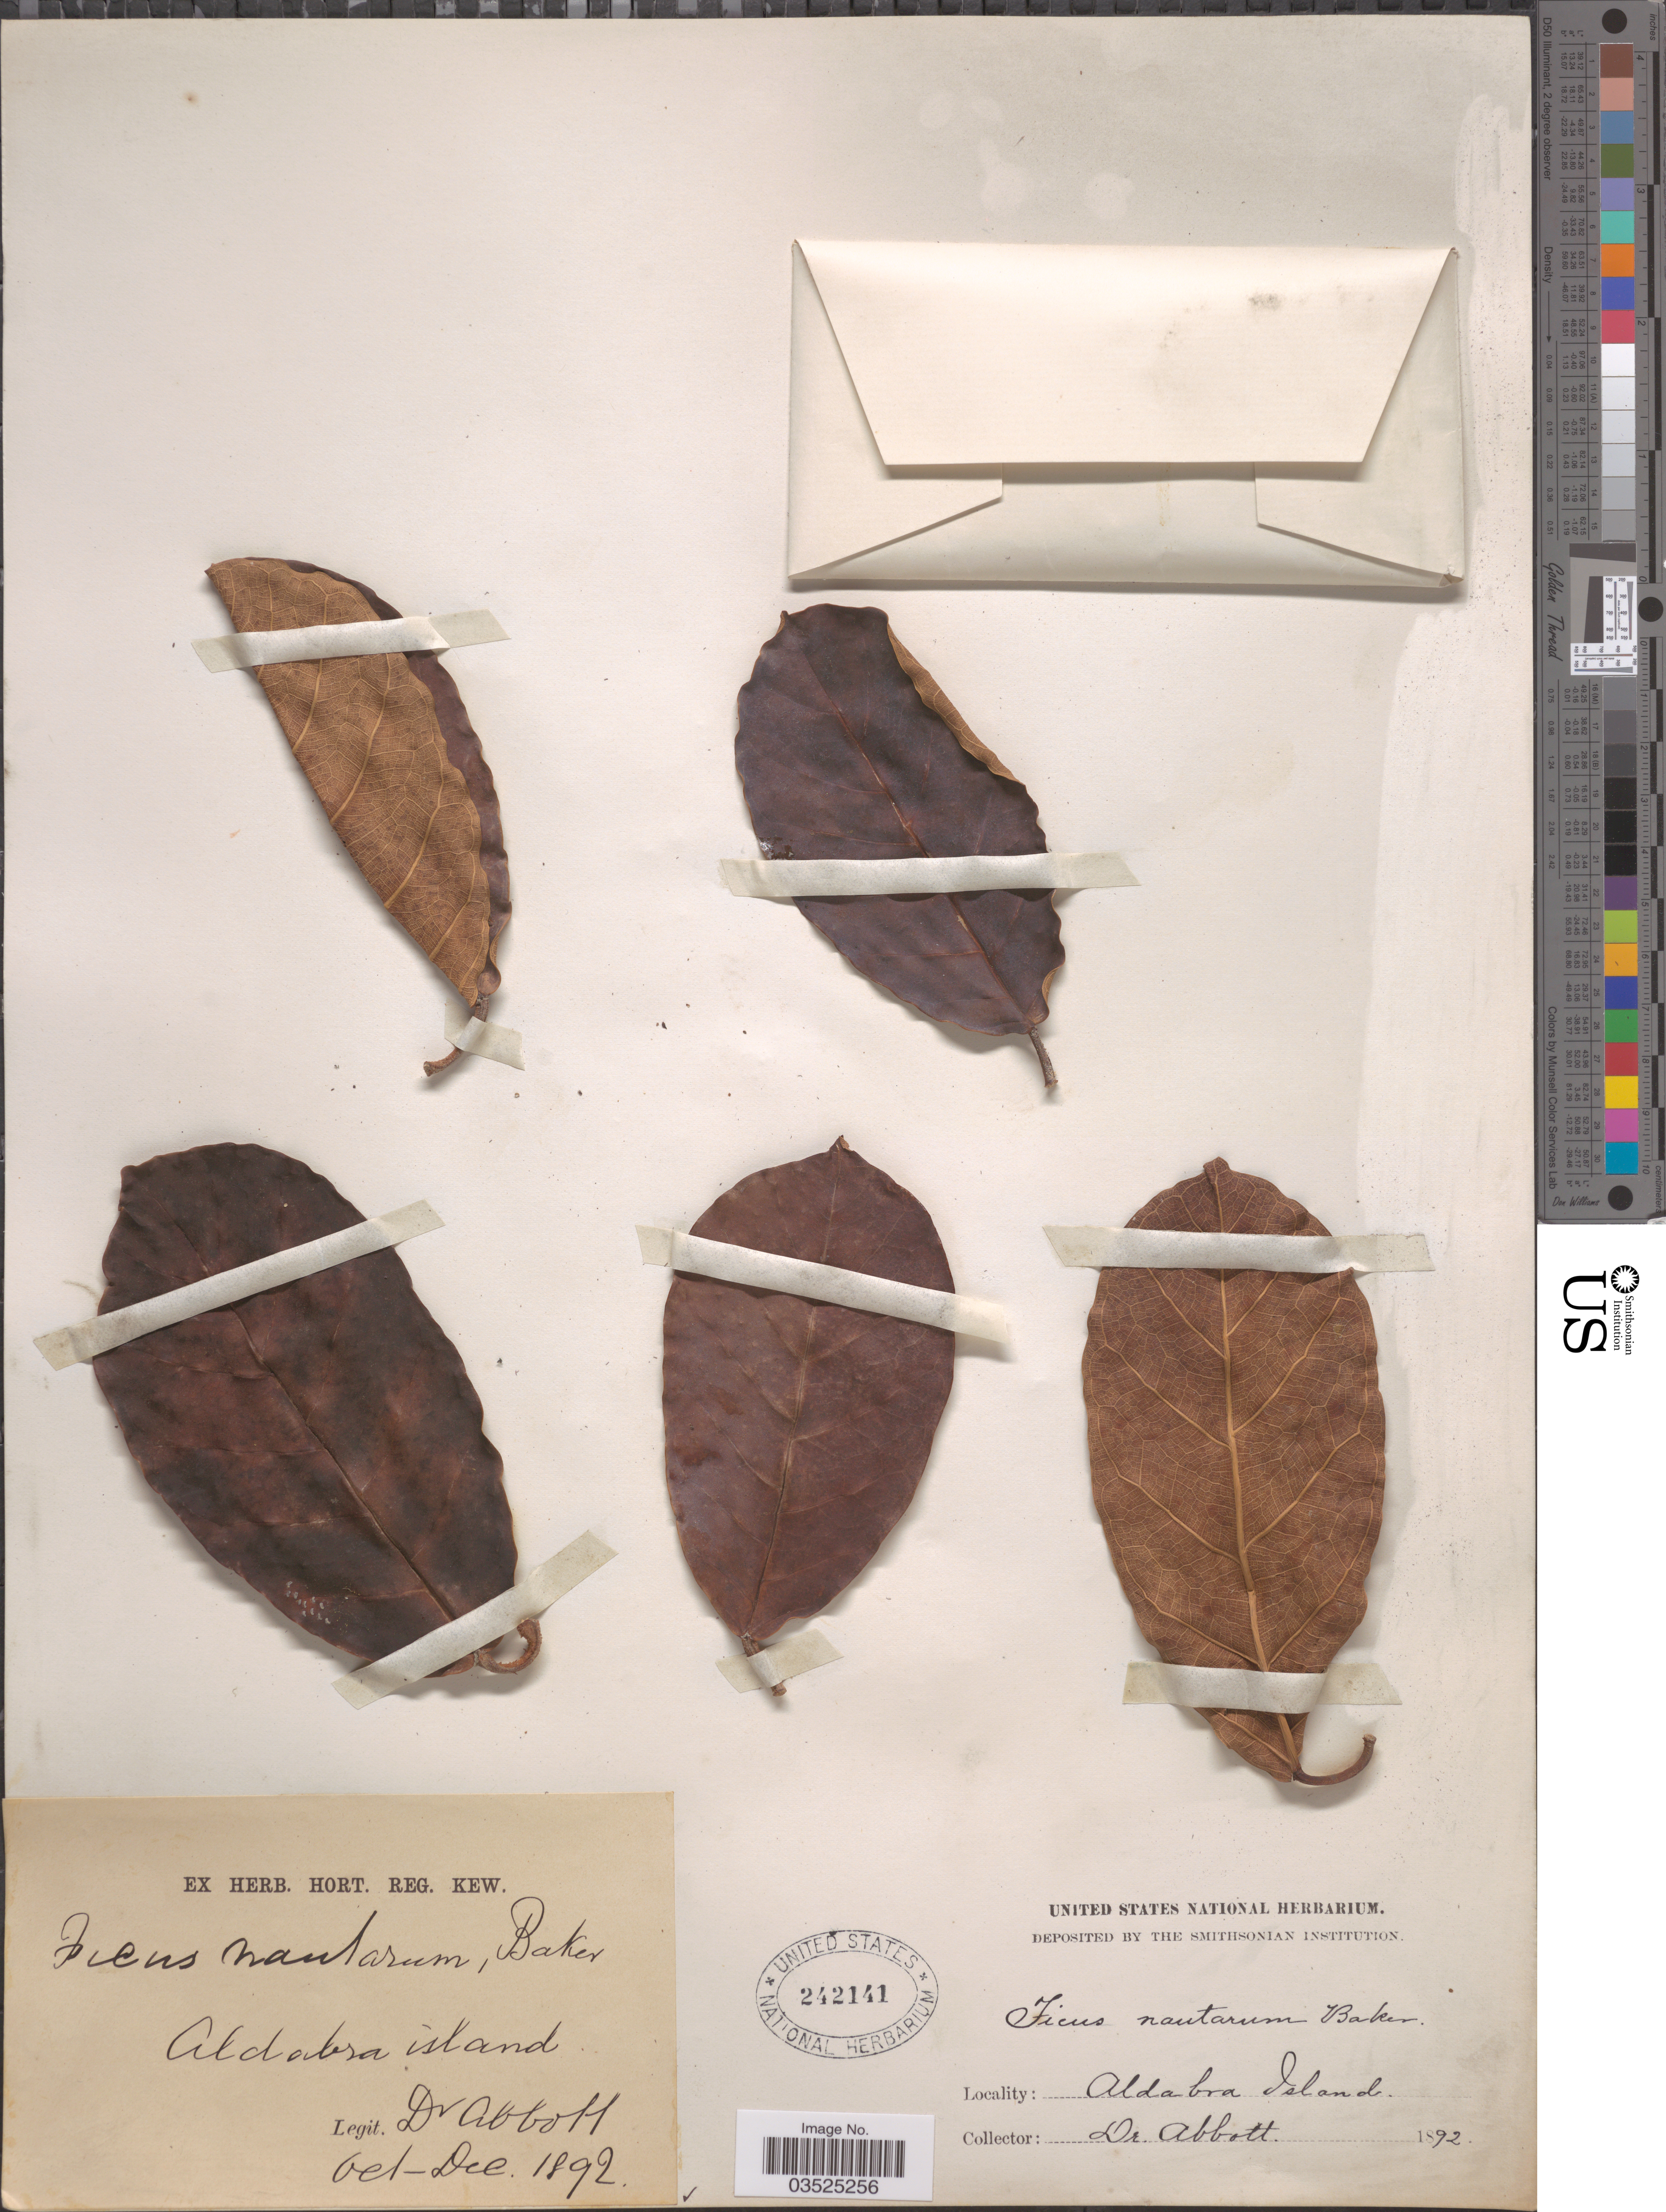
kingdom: Plantae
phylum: Tracheophyta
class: Magnoliopsida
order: Rosales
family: Moraceae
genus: Ficus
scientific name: Ficus nautarum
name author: Baker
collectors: -- Abbott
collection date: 1892-10/1892-12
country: Seychelles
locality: Aldabra Island.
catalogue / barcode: US 242141